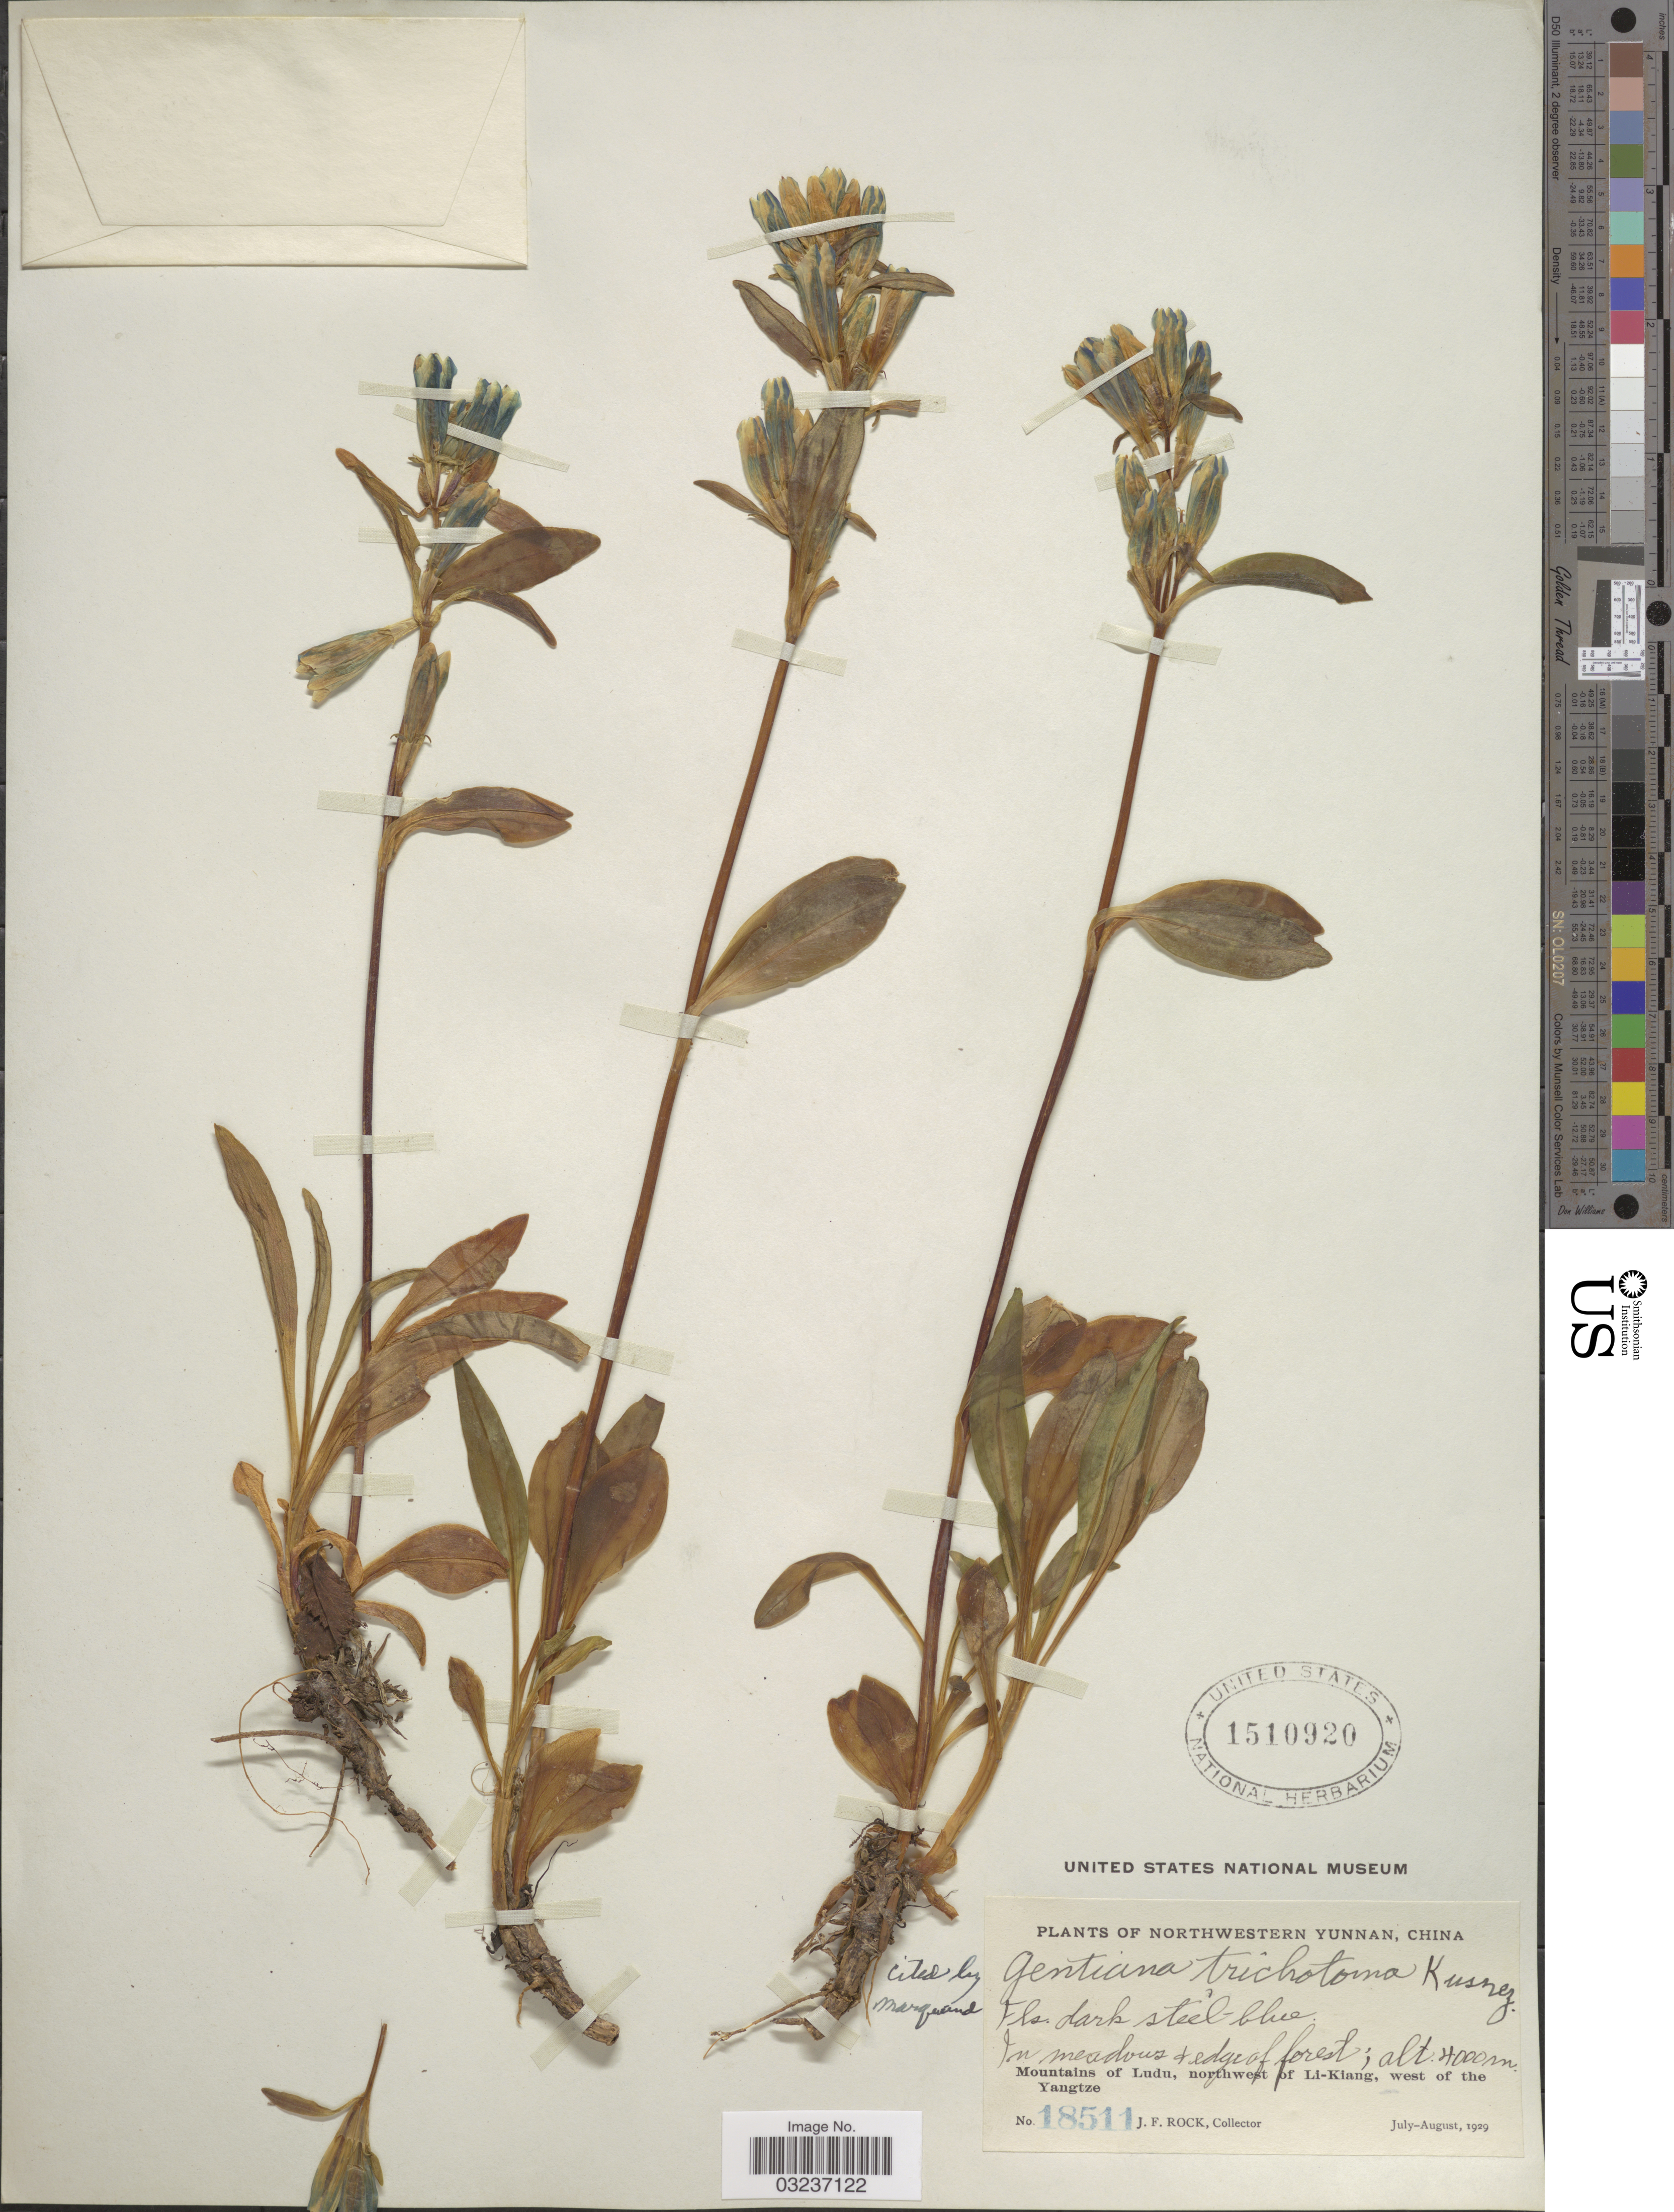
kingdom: Plantae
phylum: Tracheophyta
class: Magnoliopsida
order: Gentianales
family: Gentianaceae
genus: Gentiana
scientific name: Gentiana trichotoma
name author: Kusn.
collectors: J. Rock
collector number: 18511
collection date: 1929-07/1929-08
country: China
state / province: Yunnan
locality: Northwestern Yunnan. Mountains of Ludu, northwest of Li-Kiang, west of the Yangtze.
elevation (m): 4000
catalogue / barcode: US 1510920